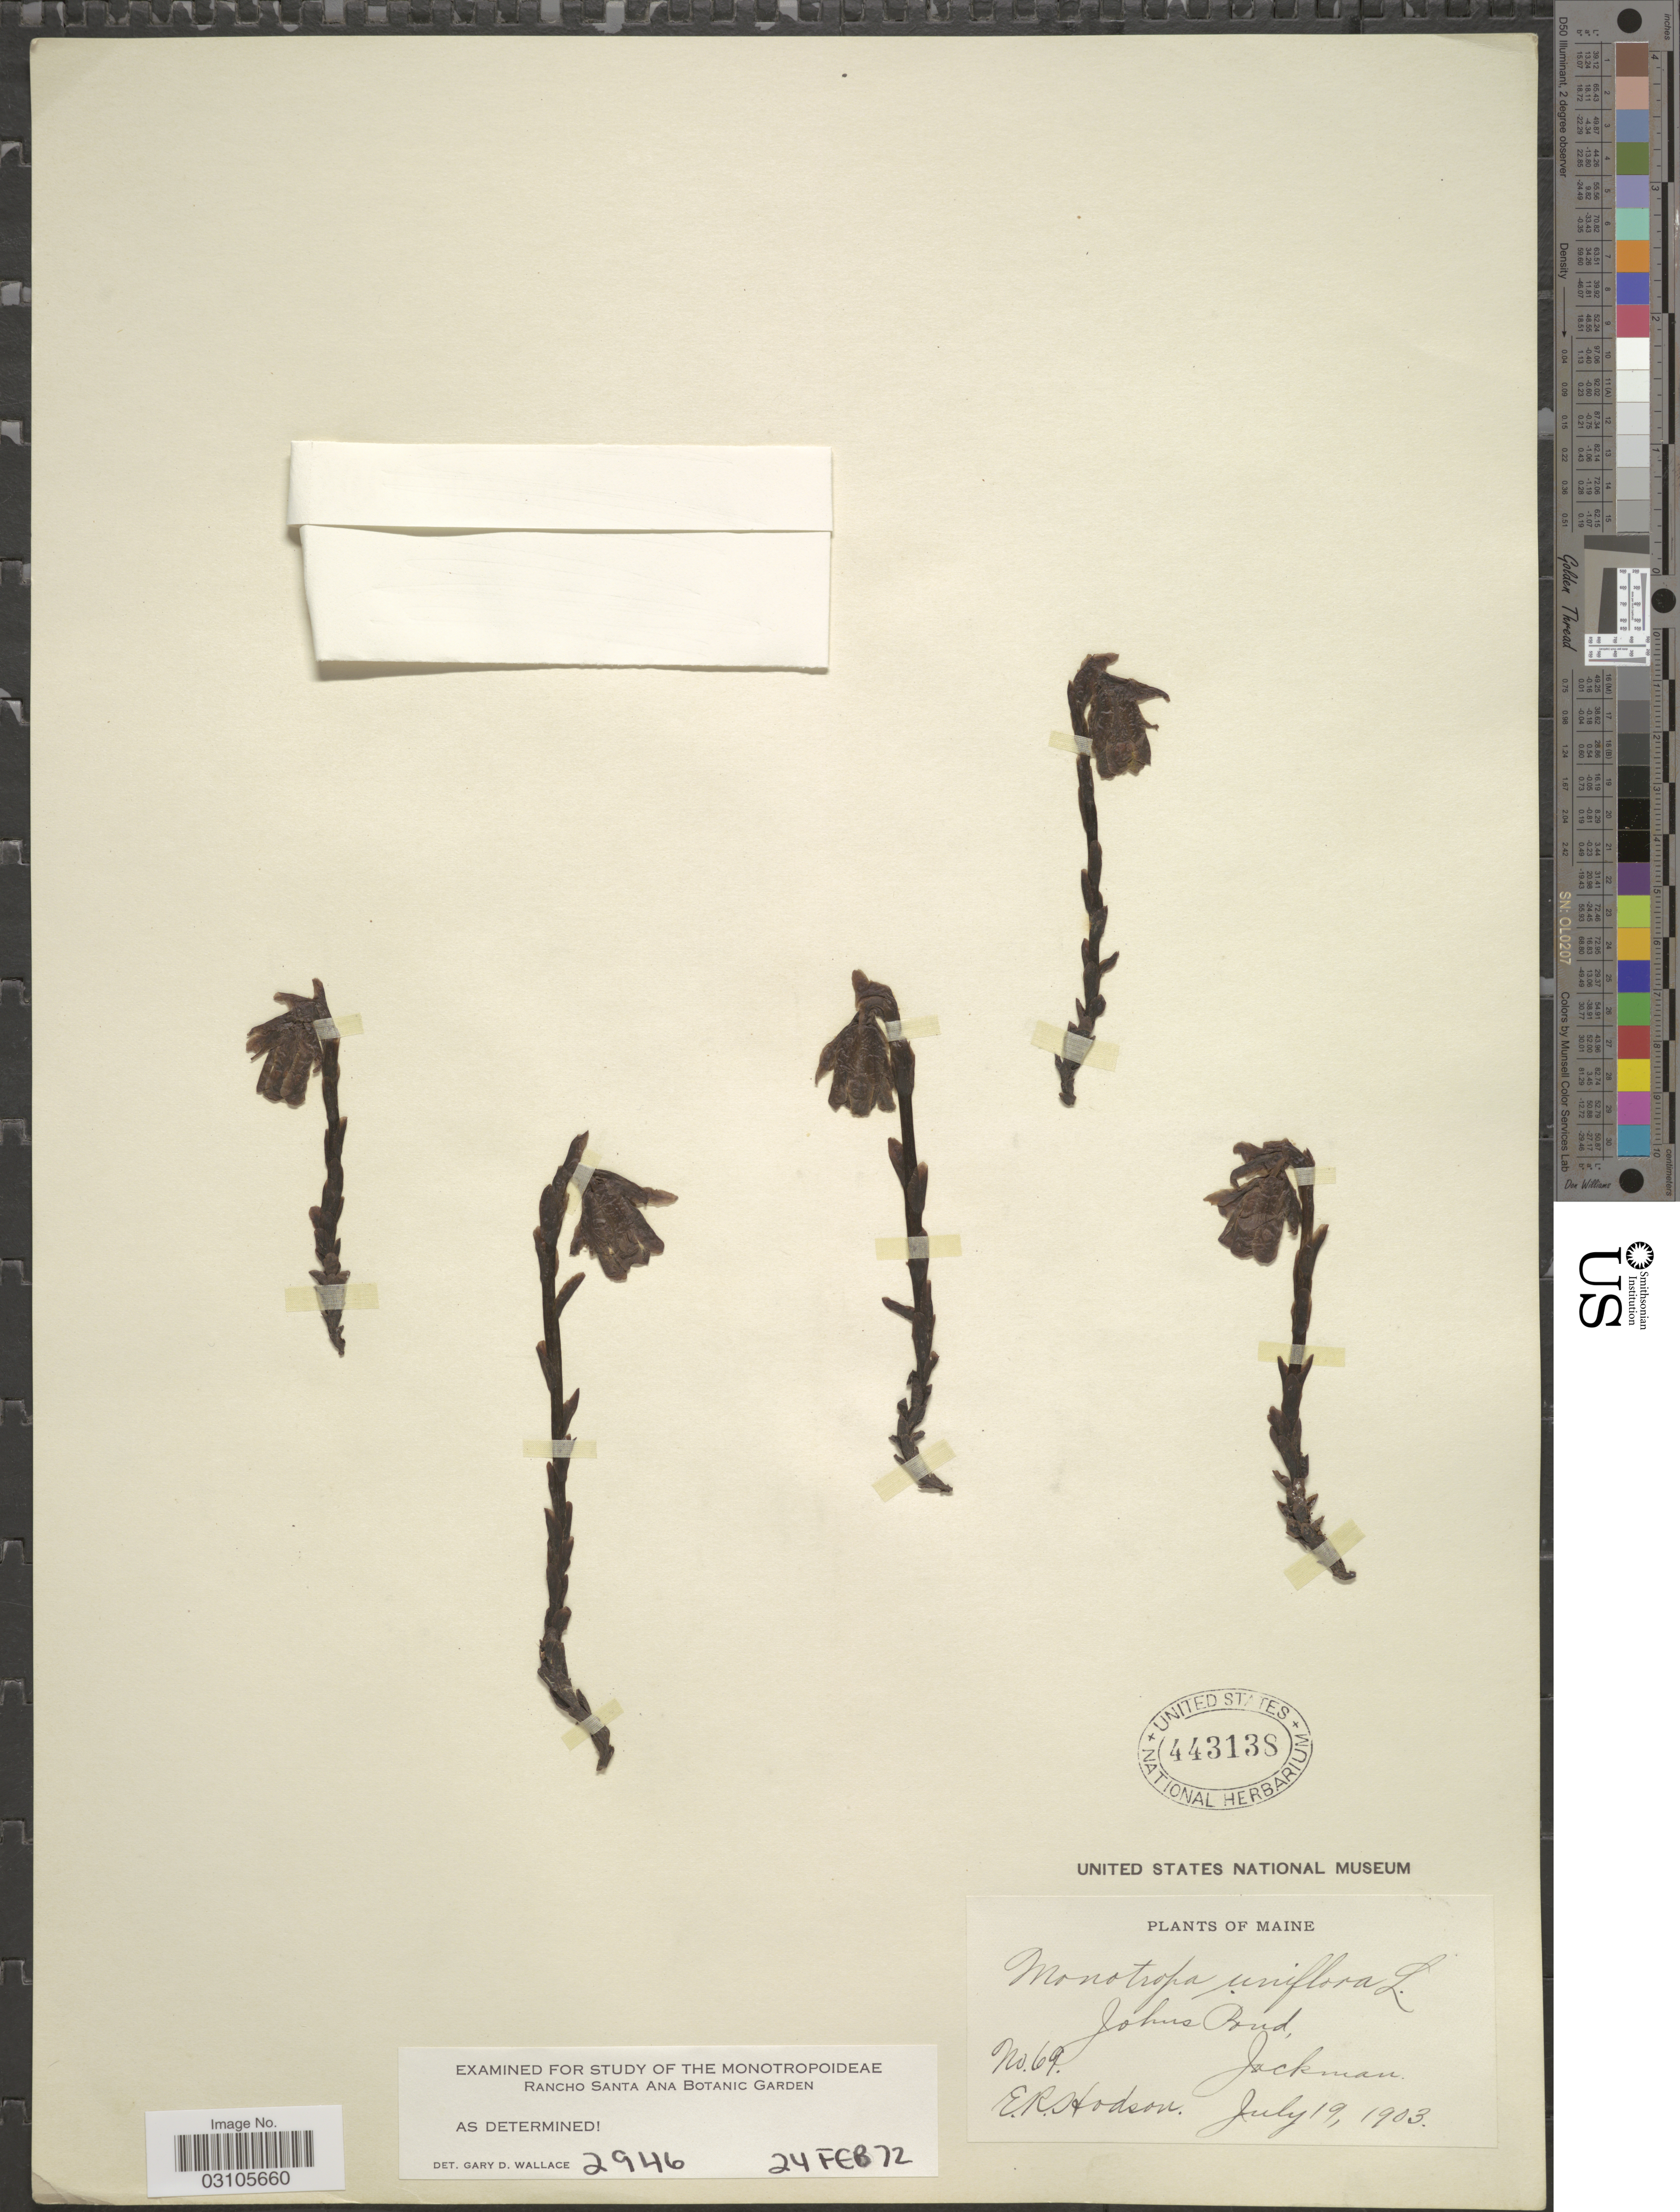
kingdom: Plantae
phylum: Tracheophyta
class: Magnoliopsida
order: Ericales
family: Ericaceae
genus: Monotropa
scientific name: Monotropa uniflora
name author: L.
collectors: E. Hodson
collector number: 69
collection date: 1903-07-19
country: United States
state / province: Maine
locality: Johns Pond, Jackman.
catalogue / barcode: US 443138